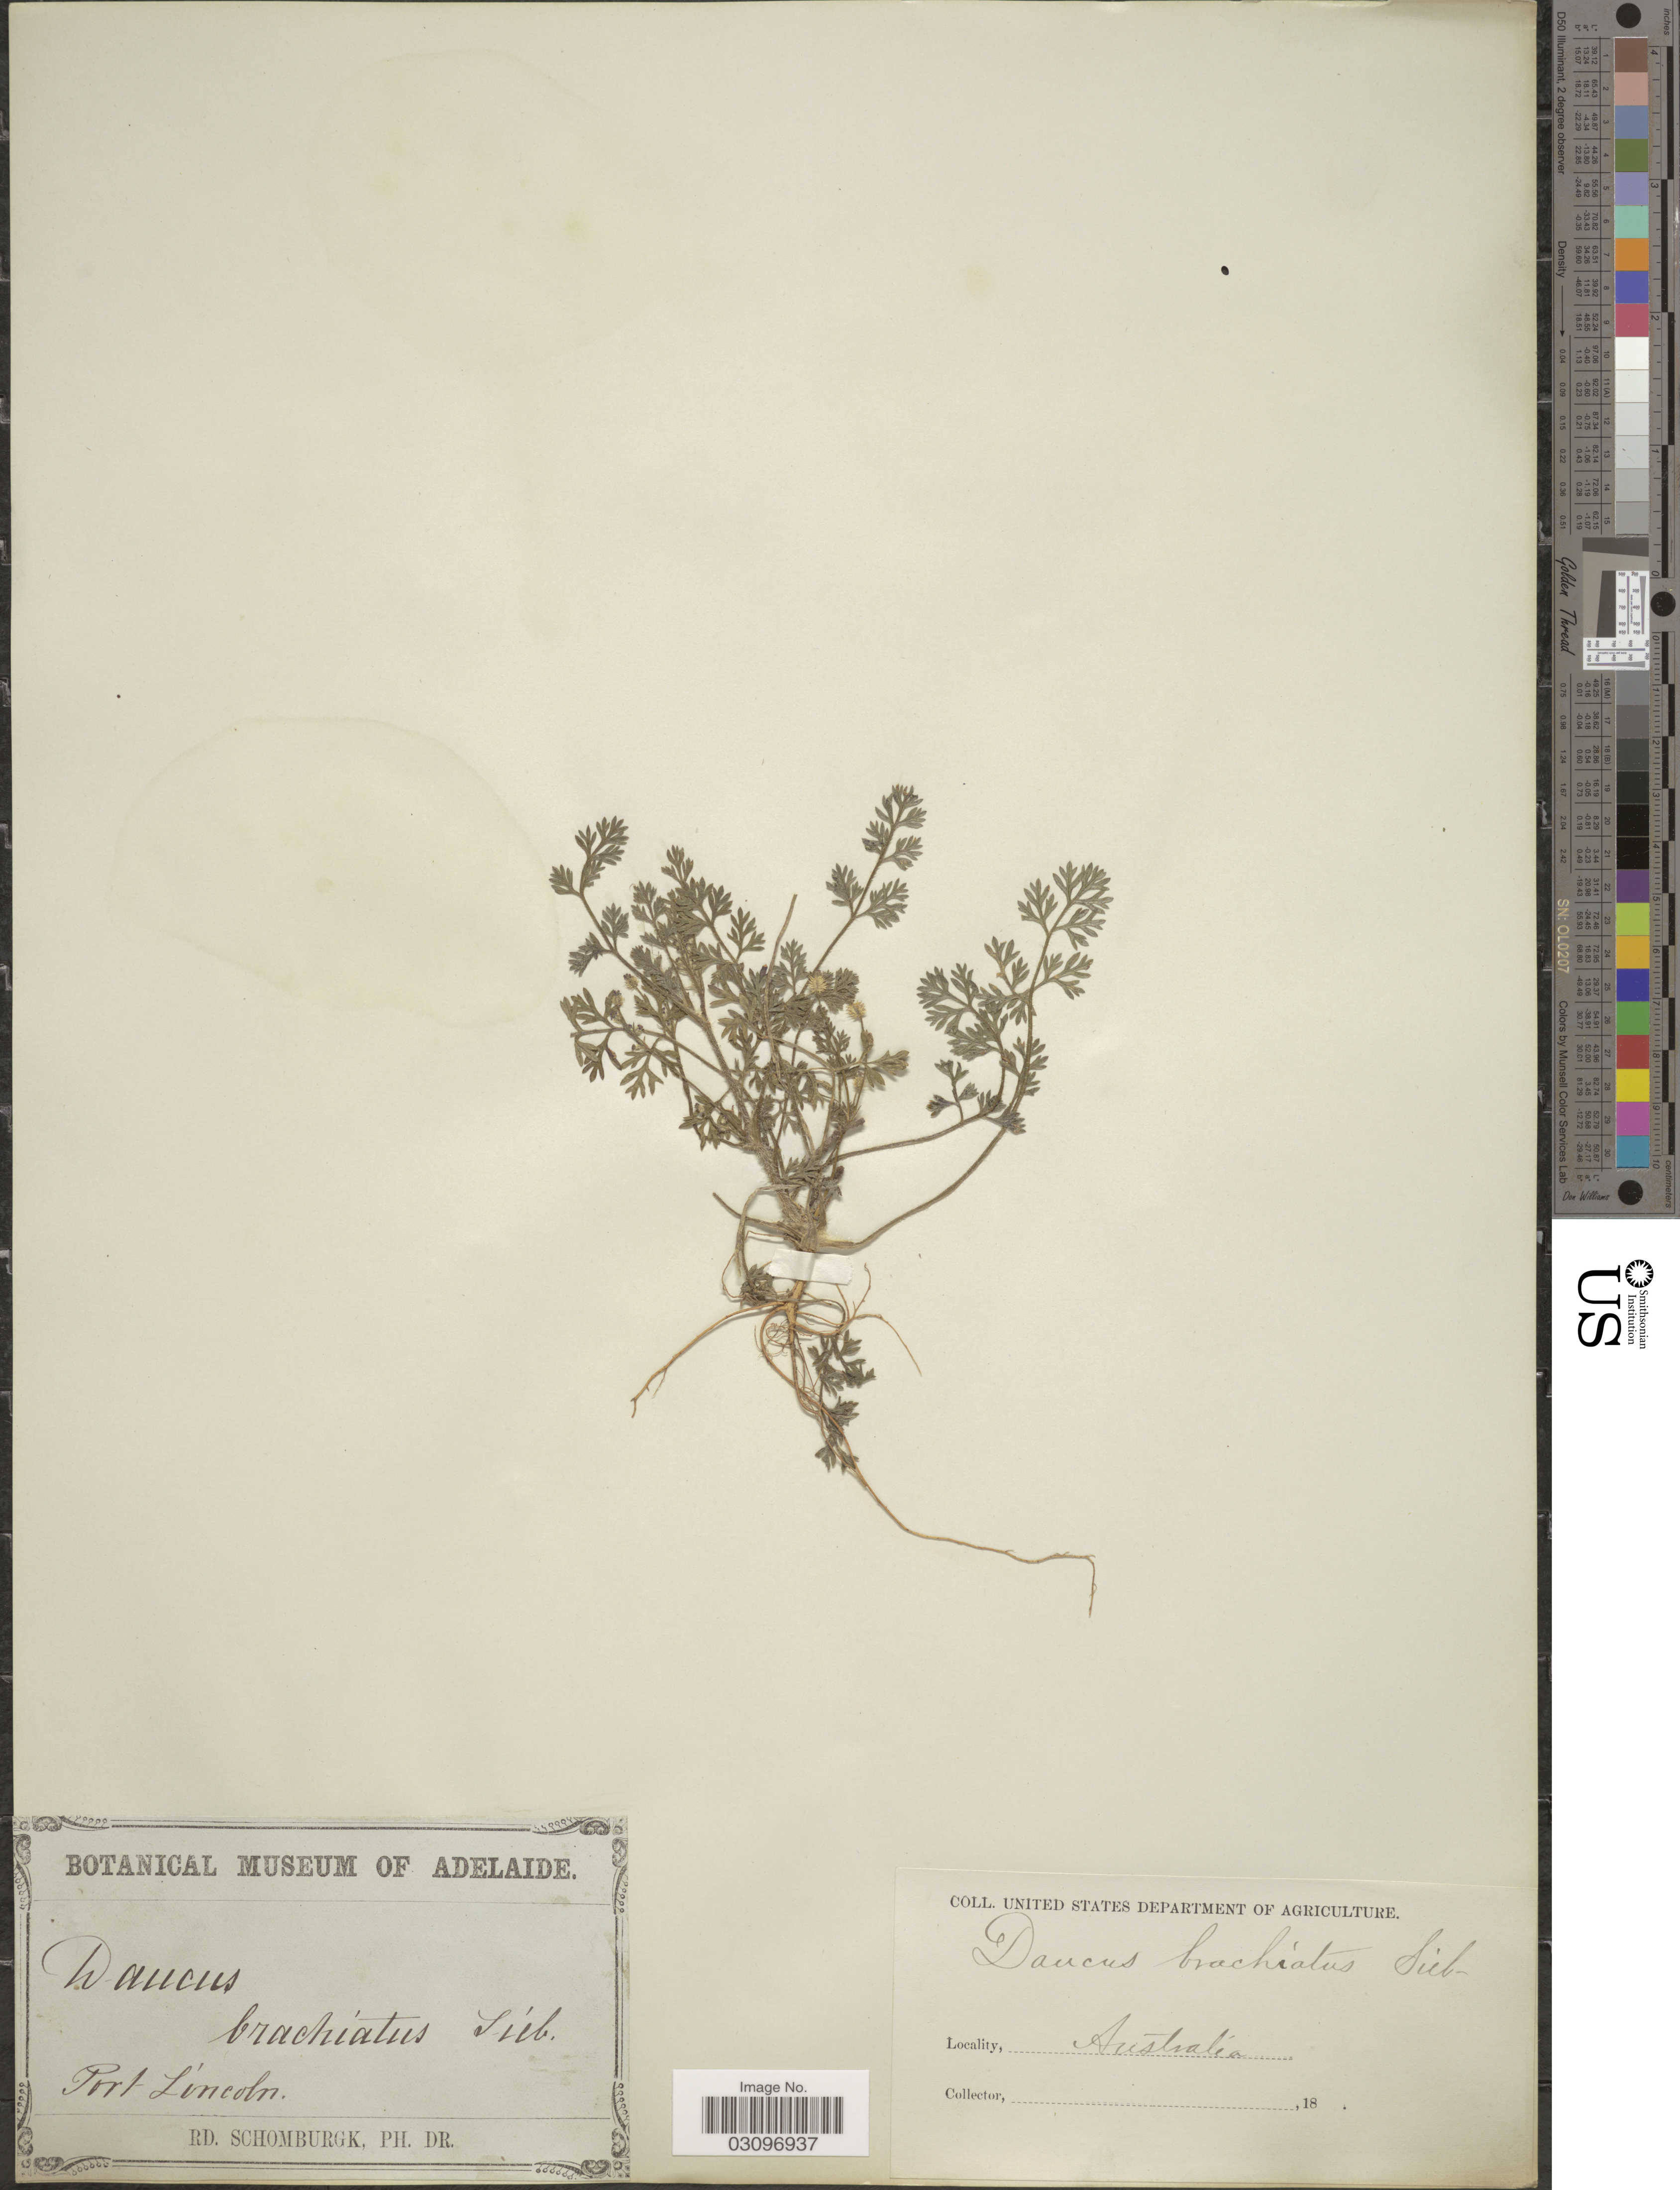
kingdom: Plantae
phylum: Tracheophyta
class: Magnoliopsida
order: Apiales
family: Apiaceae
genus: Daucus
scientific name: Daucus glochidiatus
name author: (Labill.) Fisch. et al.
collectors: M. R. Schomburgk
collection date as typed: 18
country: Australia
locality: Port Lincoln.